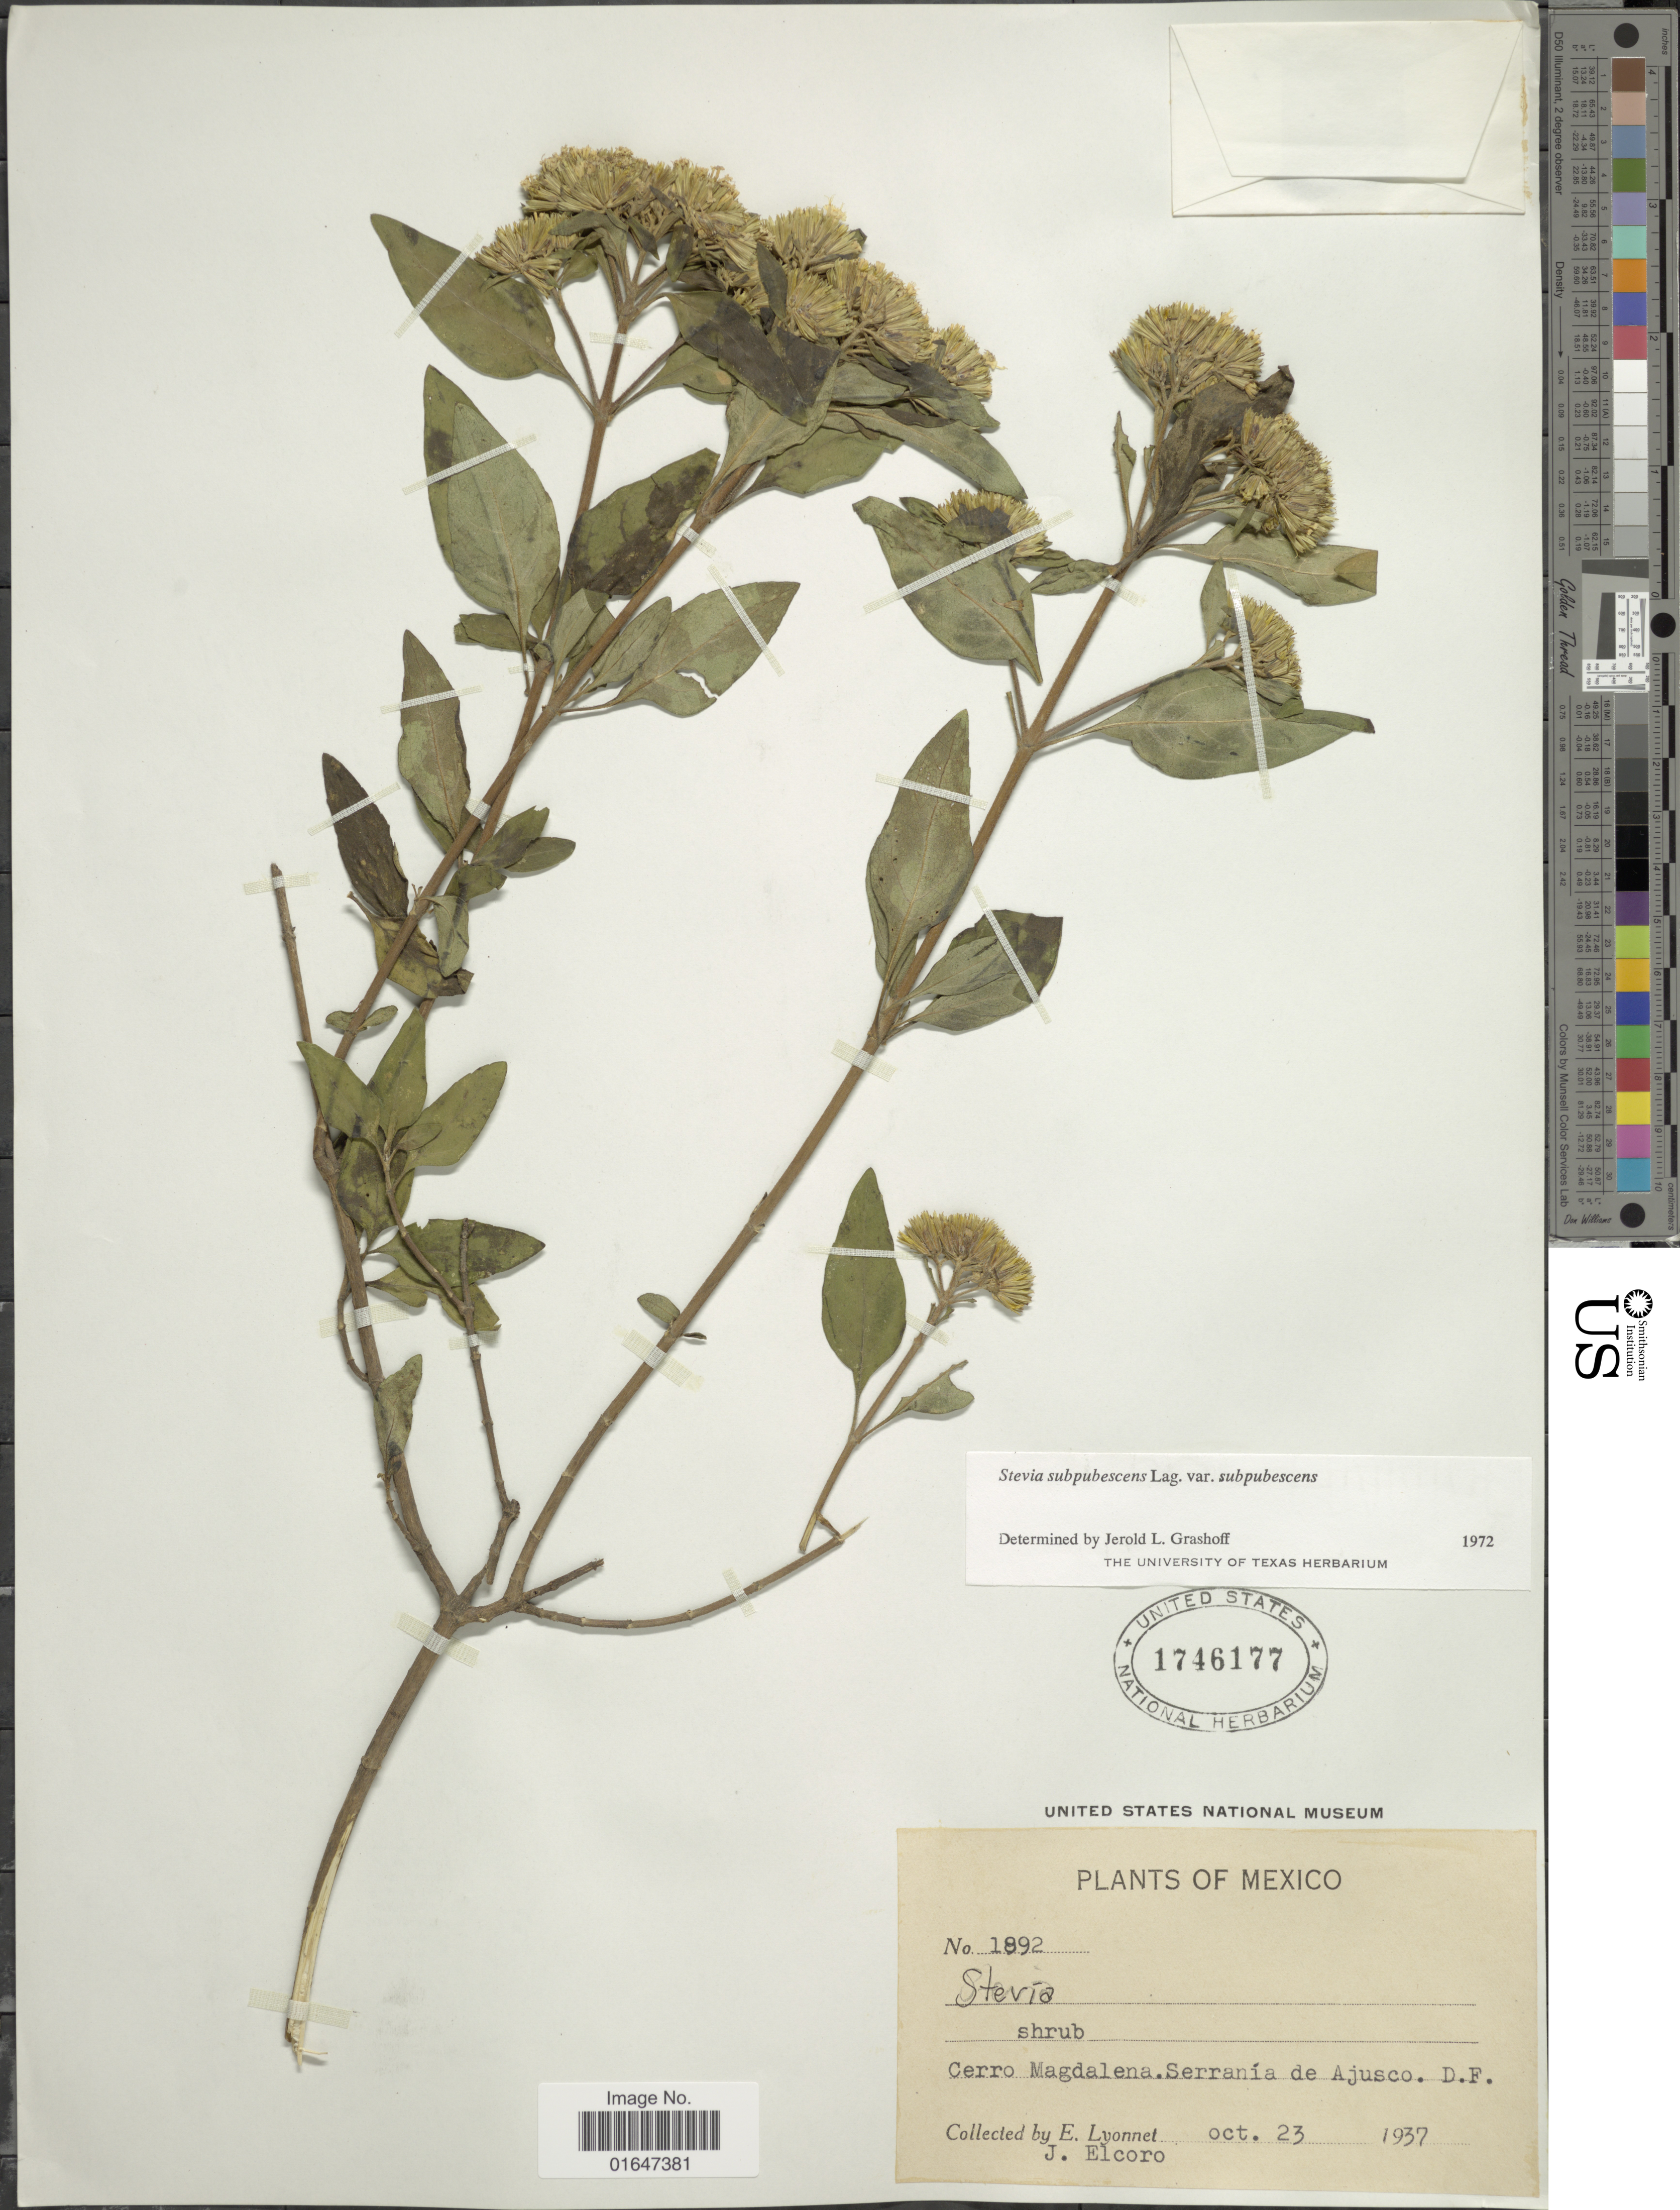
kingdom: Plantae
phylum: Tracheophyta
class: Magnoliopsida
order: Asterales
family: Asteraceae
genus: Stevia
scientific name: Stevia subpubescens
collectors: E. Lyonnet & J. Elcoro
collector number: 1892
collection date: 1937-10-23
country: Mexico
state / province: Distrito Federal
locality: Cerro Magdalena, Serrania de Ajusco, D. F.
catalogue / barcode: US 1746177